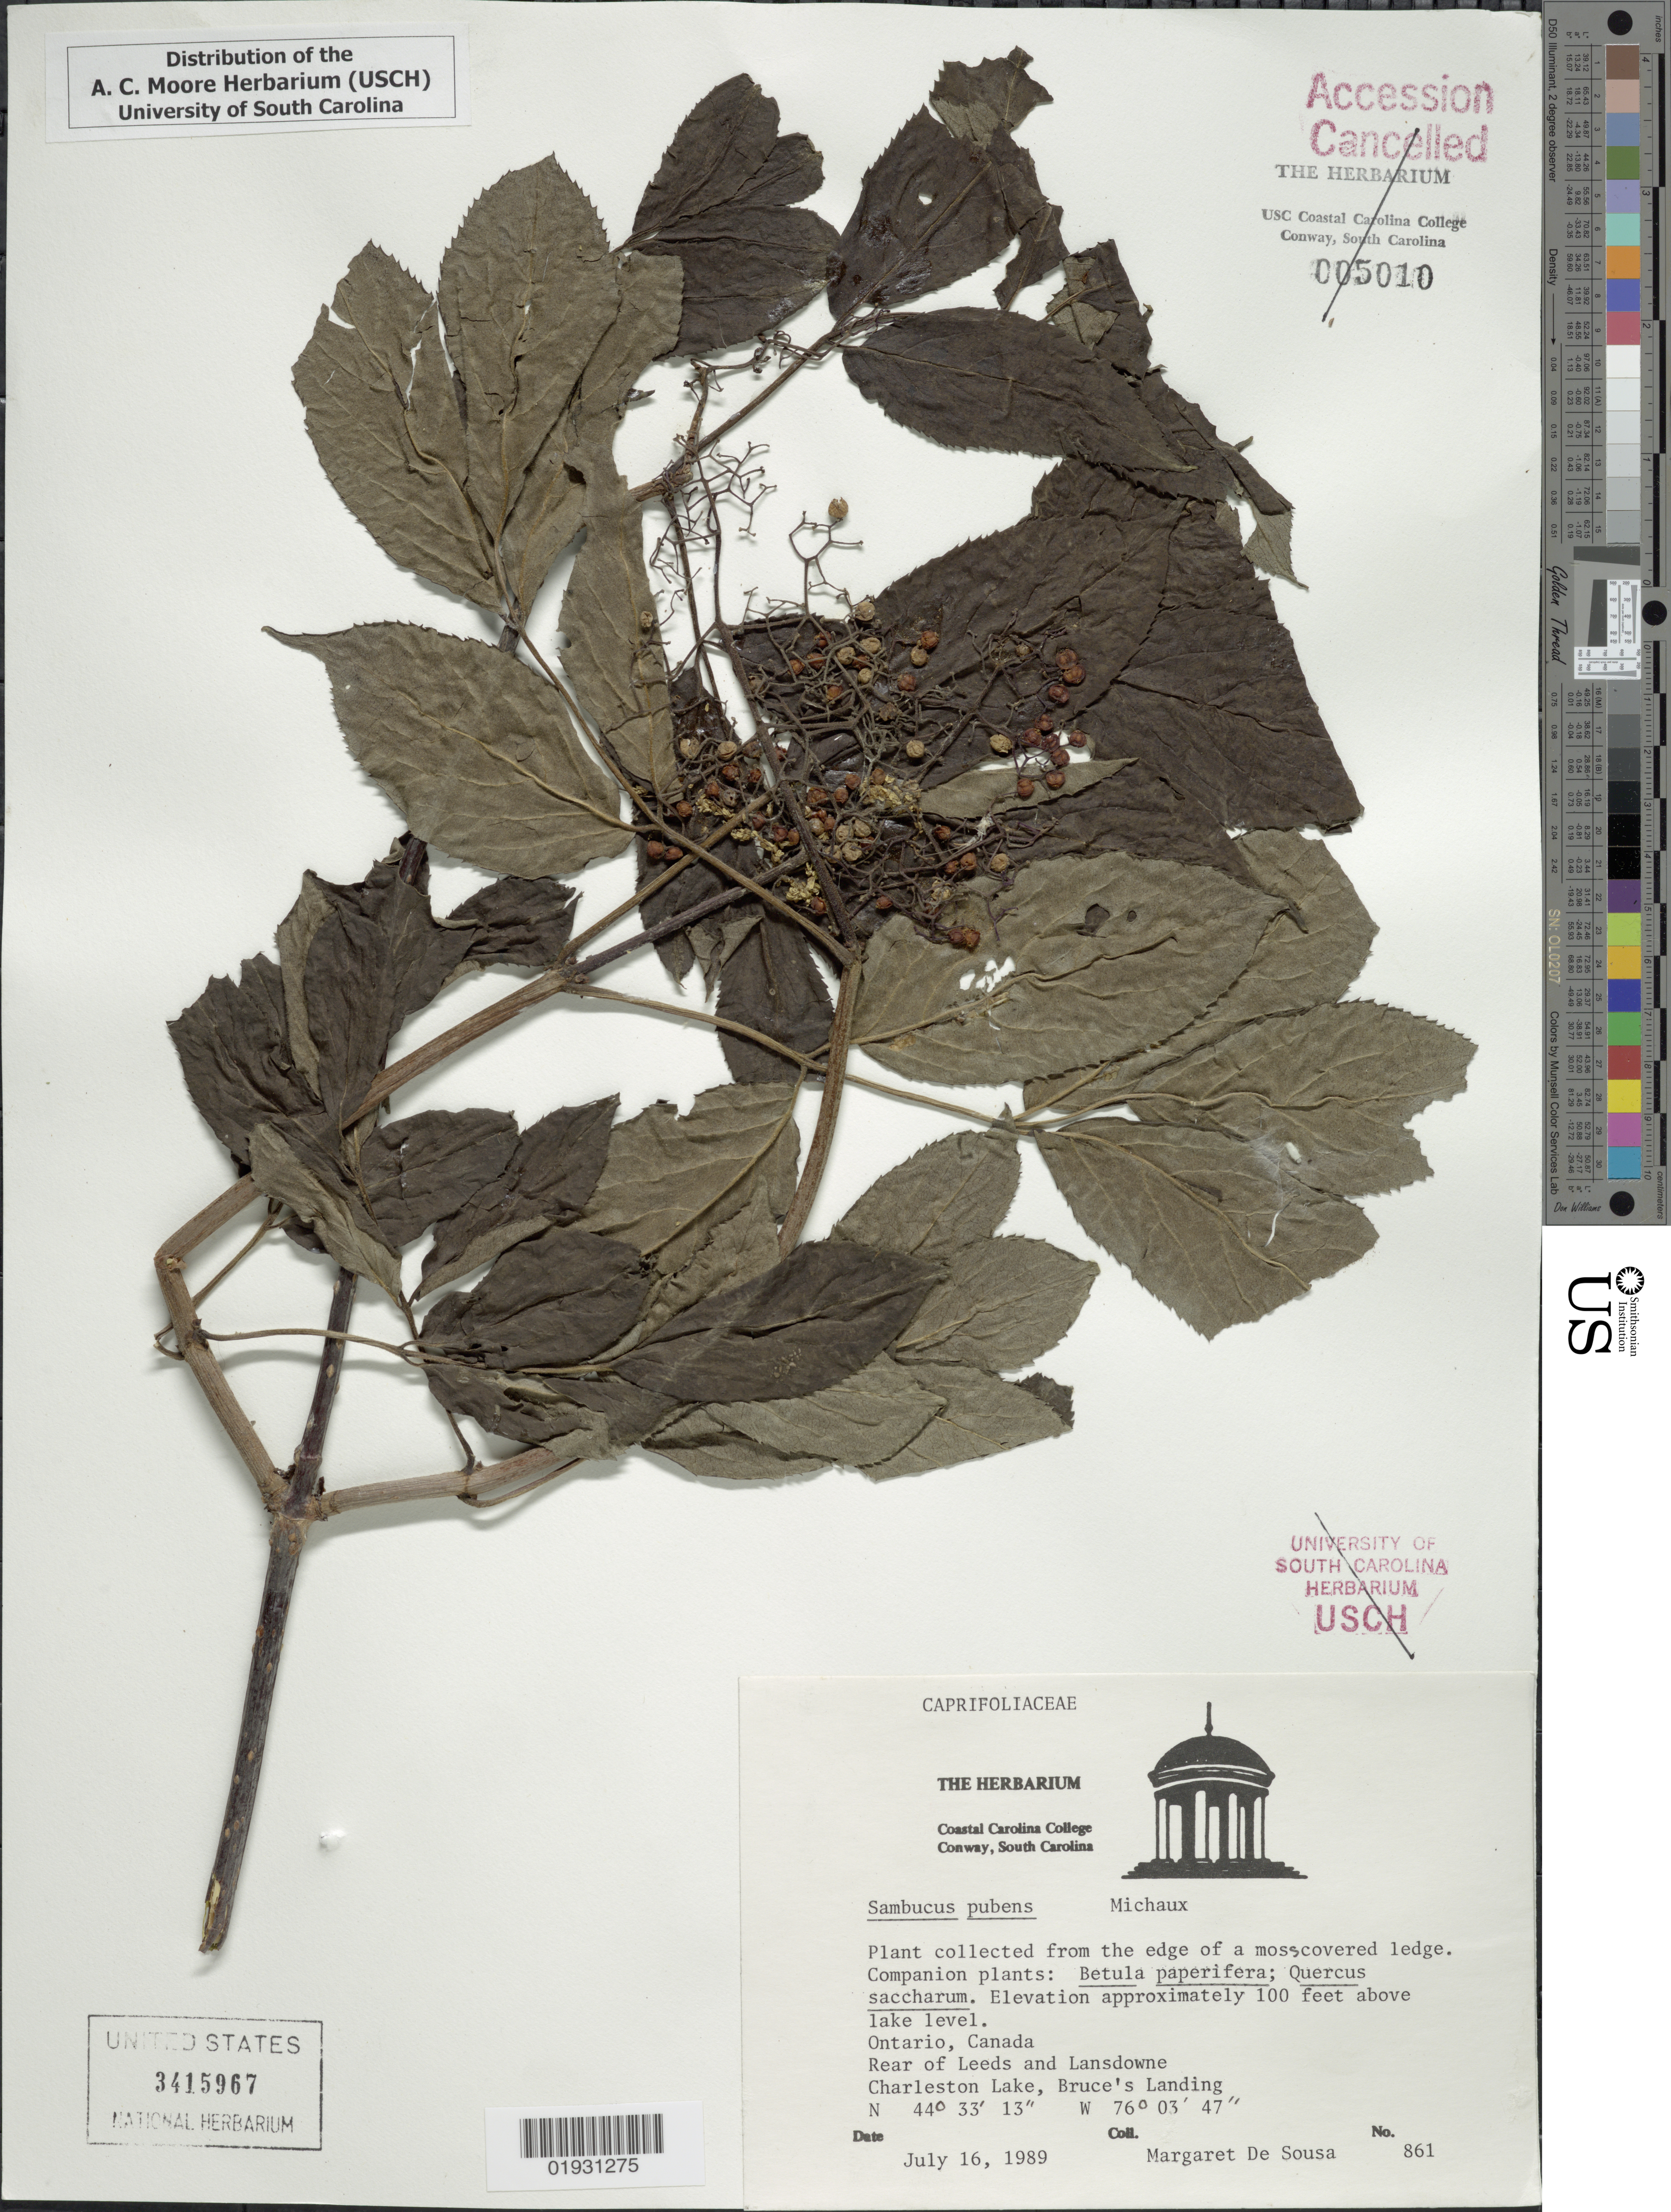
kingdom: Plantae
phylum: Tracheophyta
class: Magnoliopsida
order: Dipsacales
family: Viburnaceae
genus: Sambucus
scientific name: Sambucus racemosa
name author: L.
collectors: M. de Sousa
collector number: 861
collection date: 1989-07-16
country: Canada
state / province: Ontario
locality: Rear of Leeds and Lansdowne Charleston Lake, Bruce's Landing. approximately 100 feet above lake level.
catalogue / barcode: US 3415967